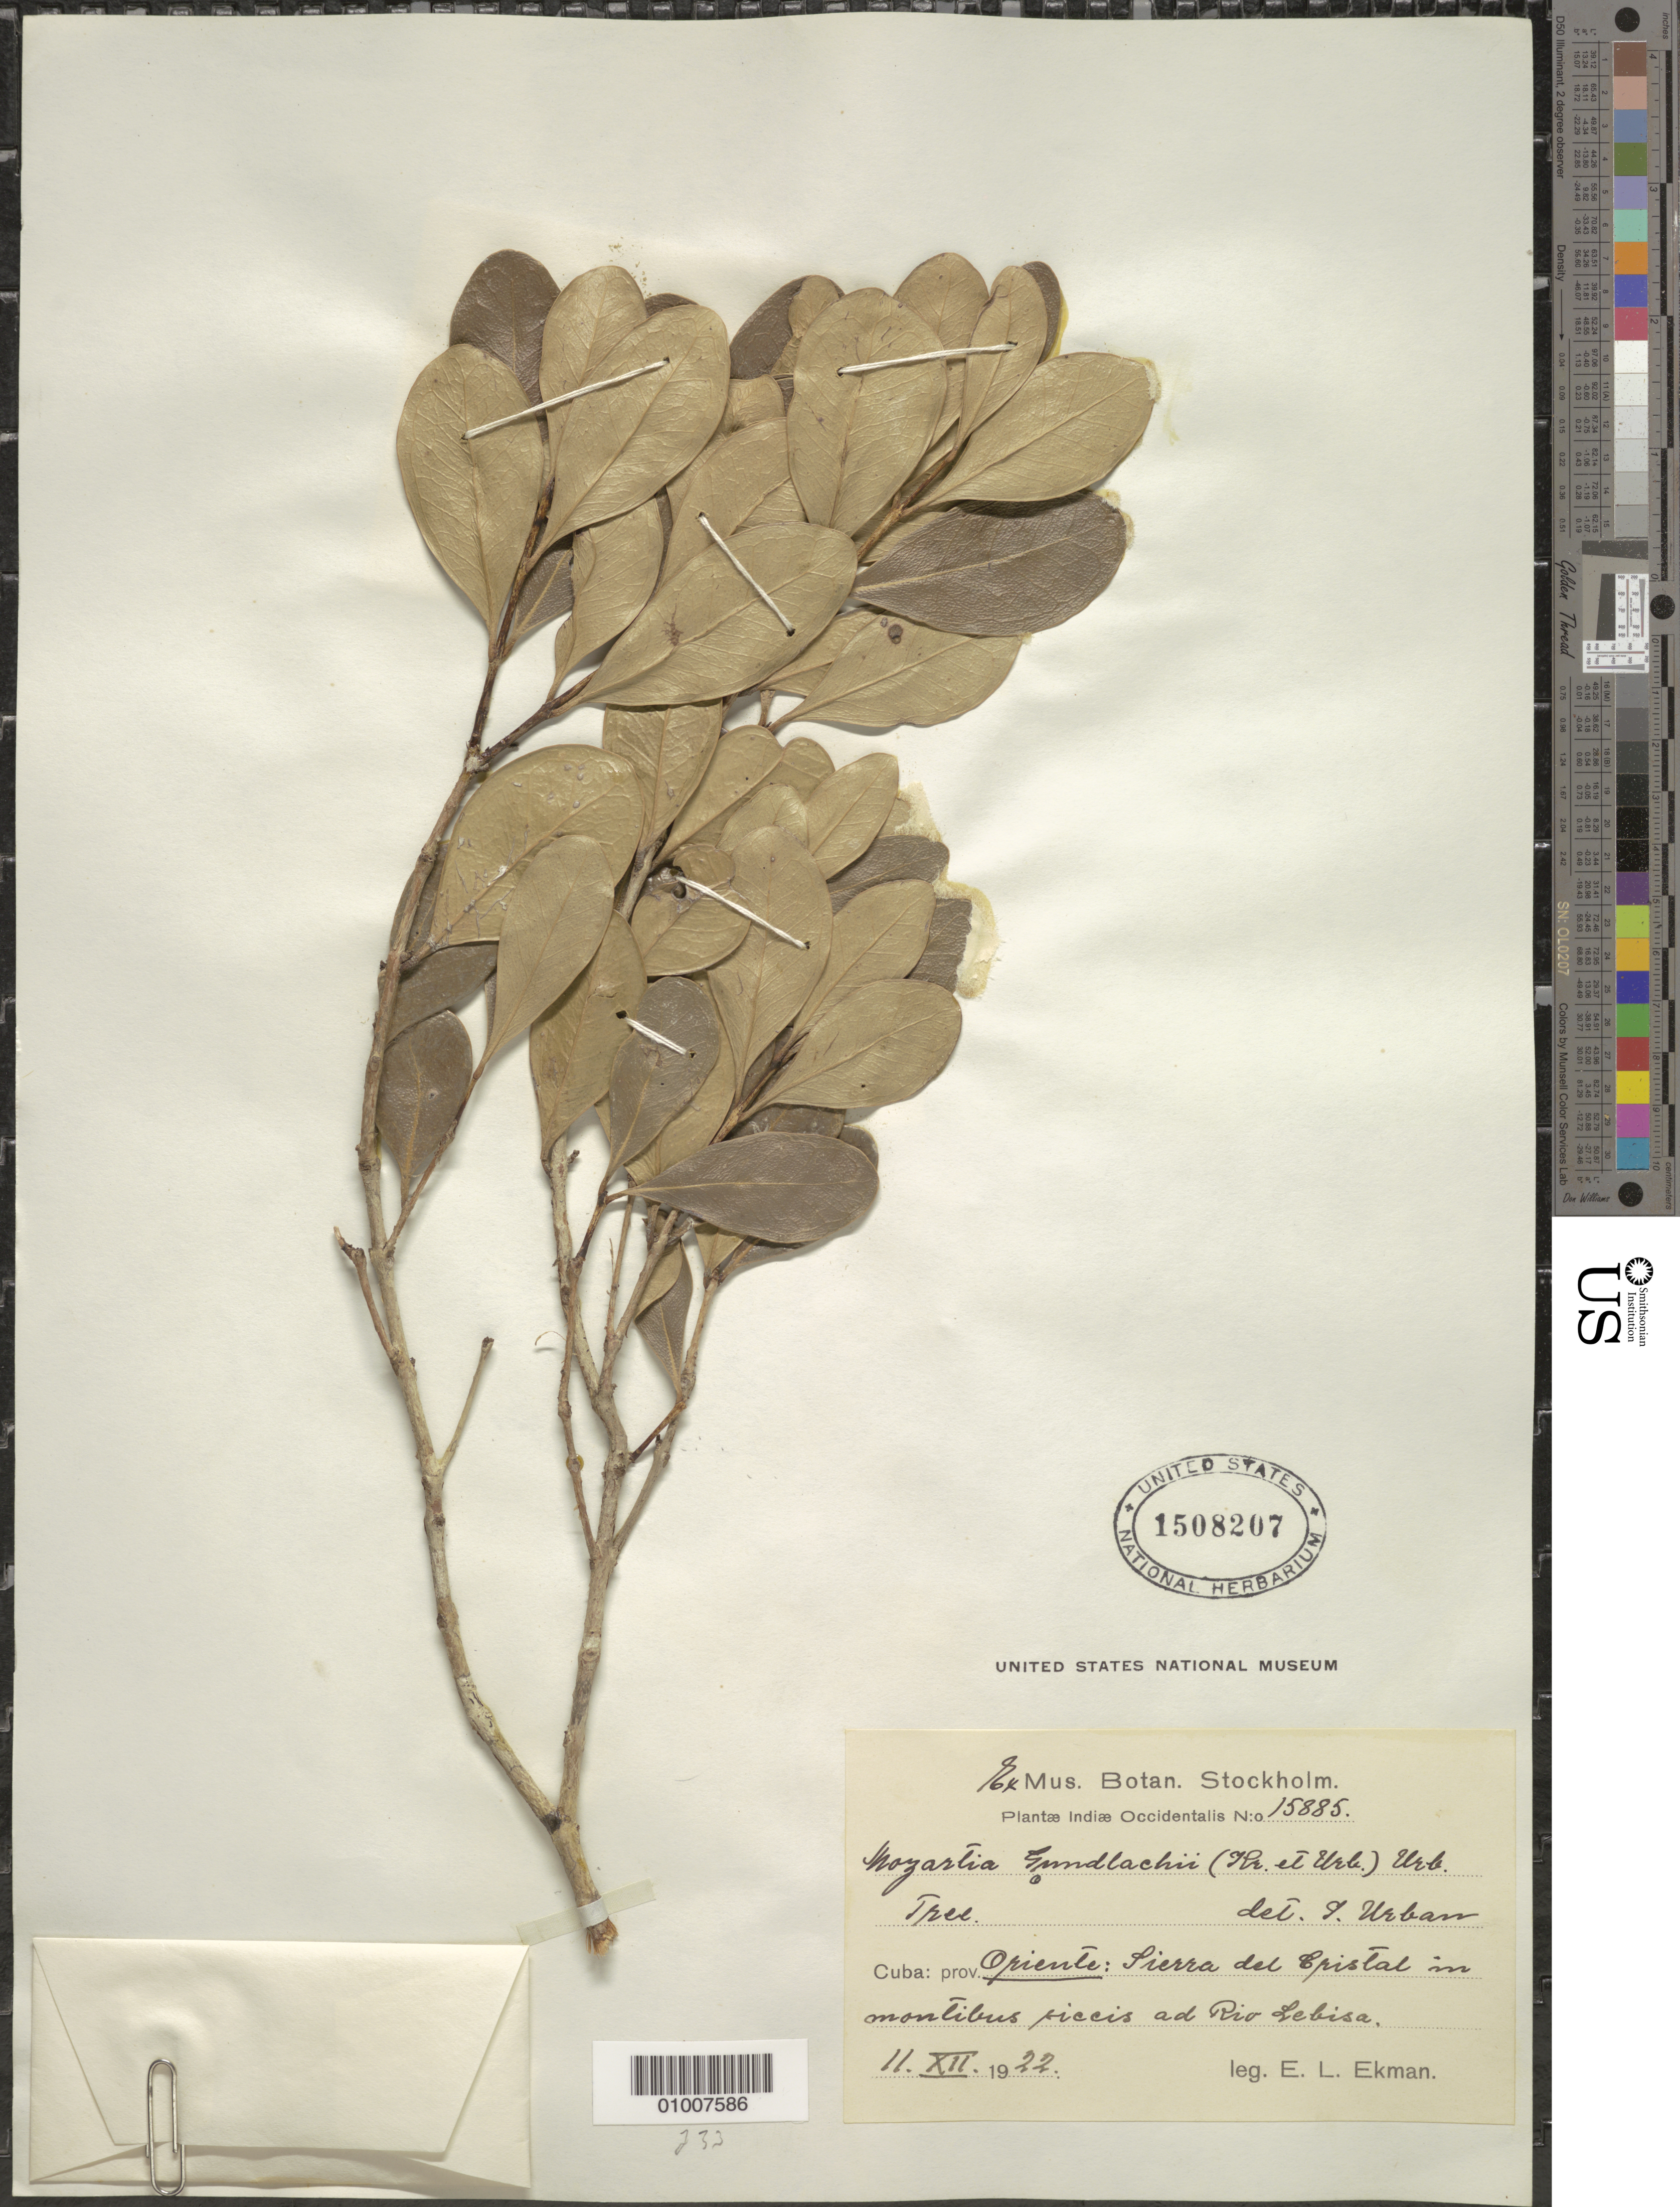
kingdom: Plantae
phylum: Tracheophyta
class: Magnoliopsida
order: Myrtales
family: Myrtaceae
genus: Myrcia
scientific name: Myrcia gundlachii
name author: Krug & Urb.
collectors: E. L. Ekman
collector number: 15885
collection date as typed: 11 Dec 1922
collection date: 1922-12-11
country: Cuba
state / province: Oriente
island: Cuba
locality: Sierra del Cristal ad Rio Lebisa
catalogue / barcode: US 1508207